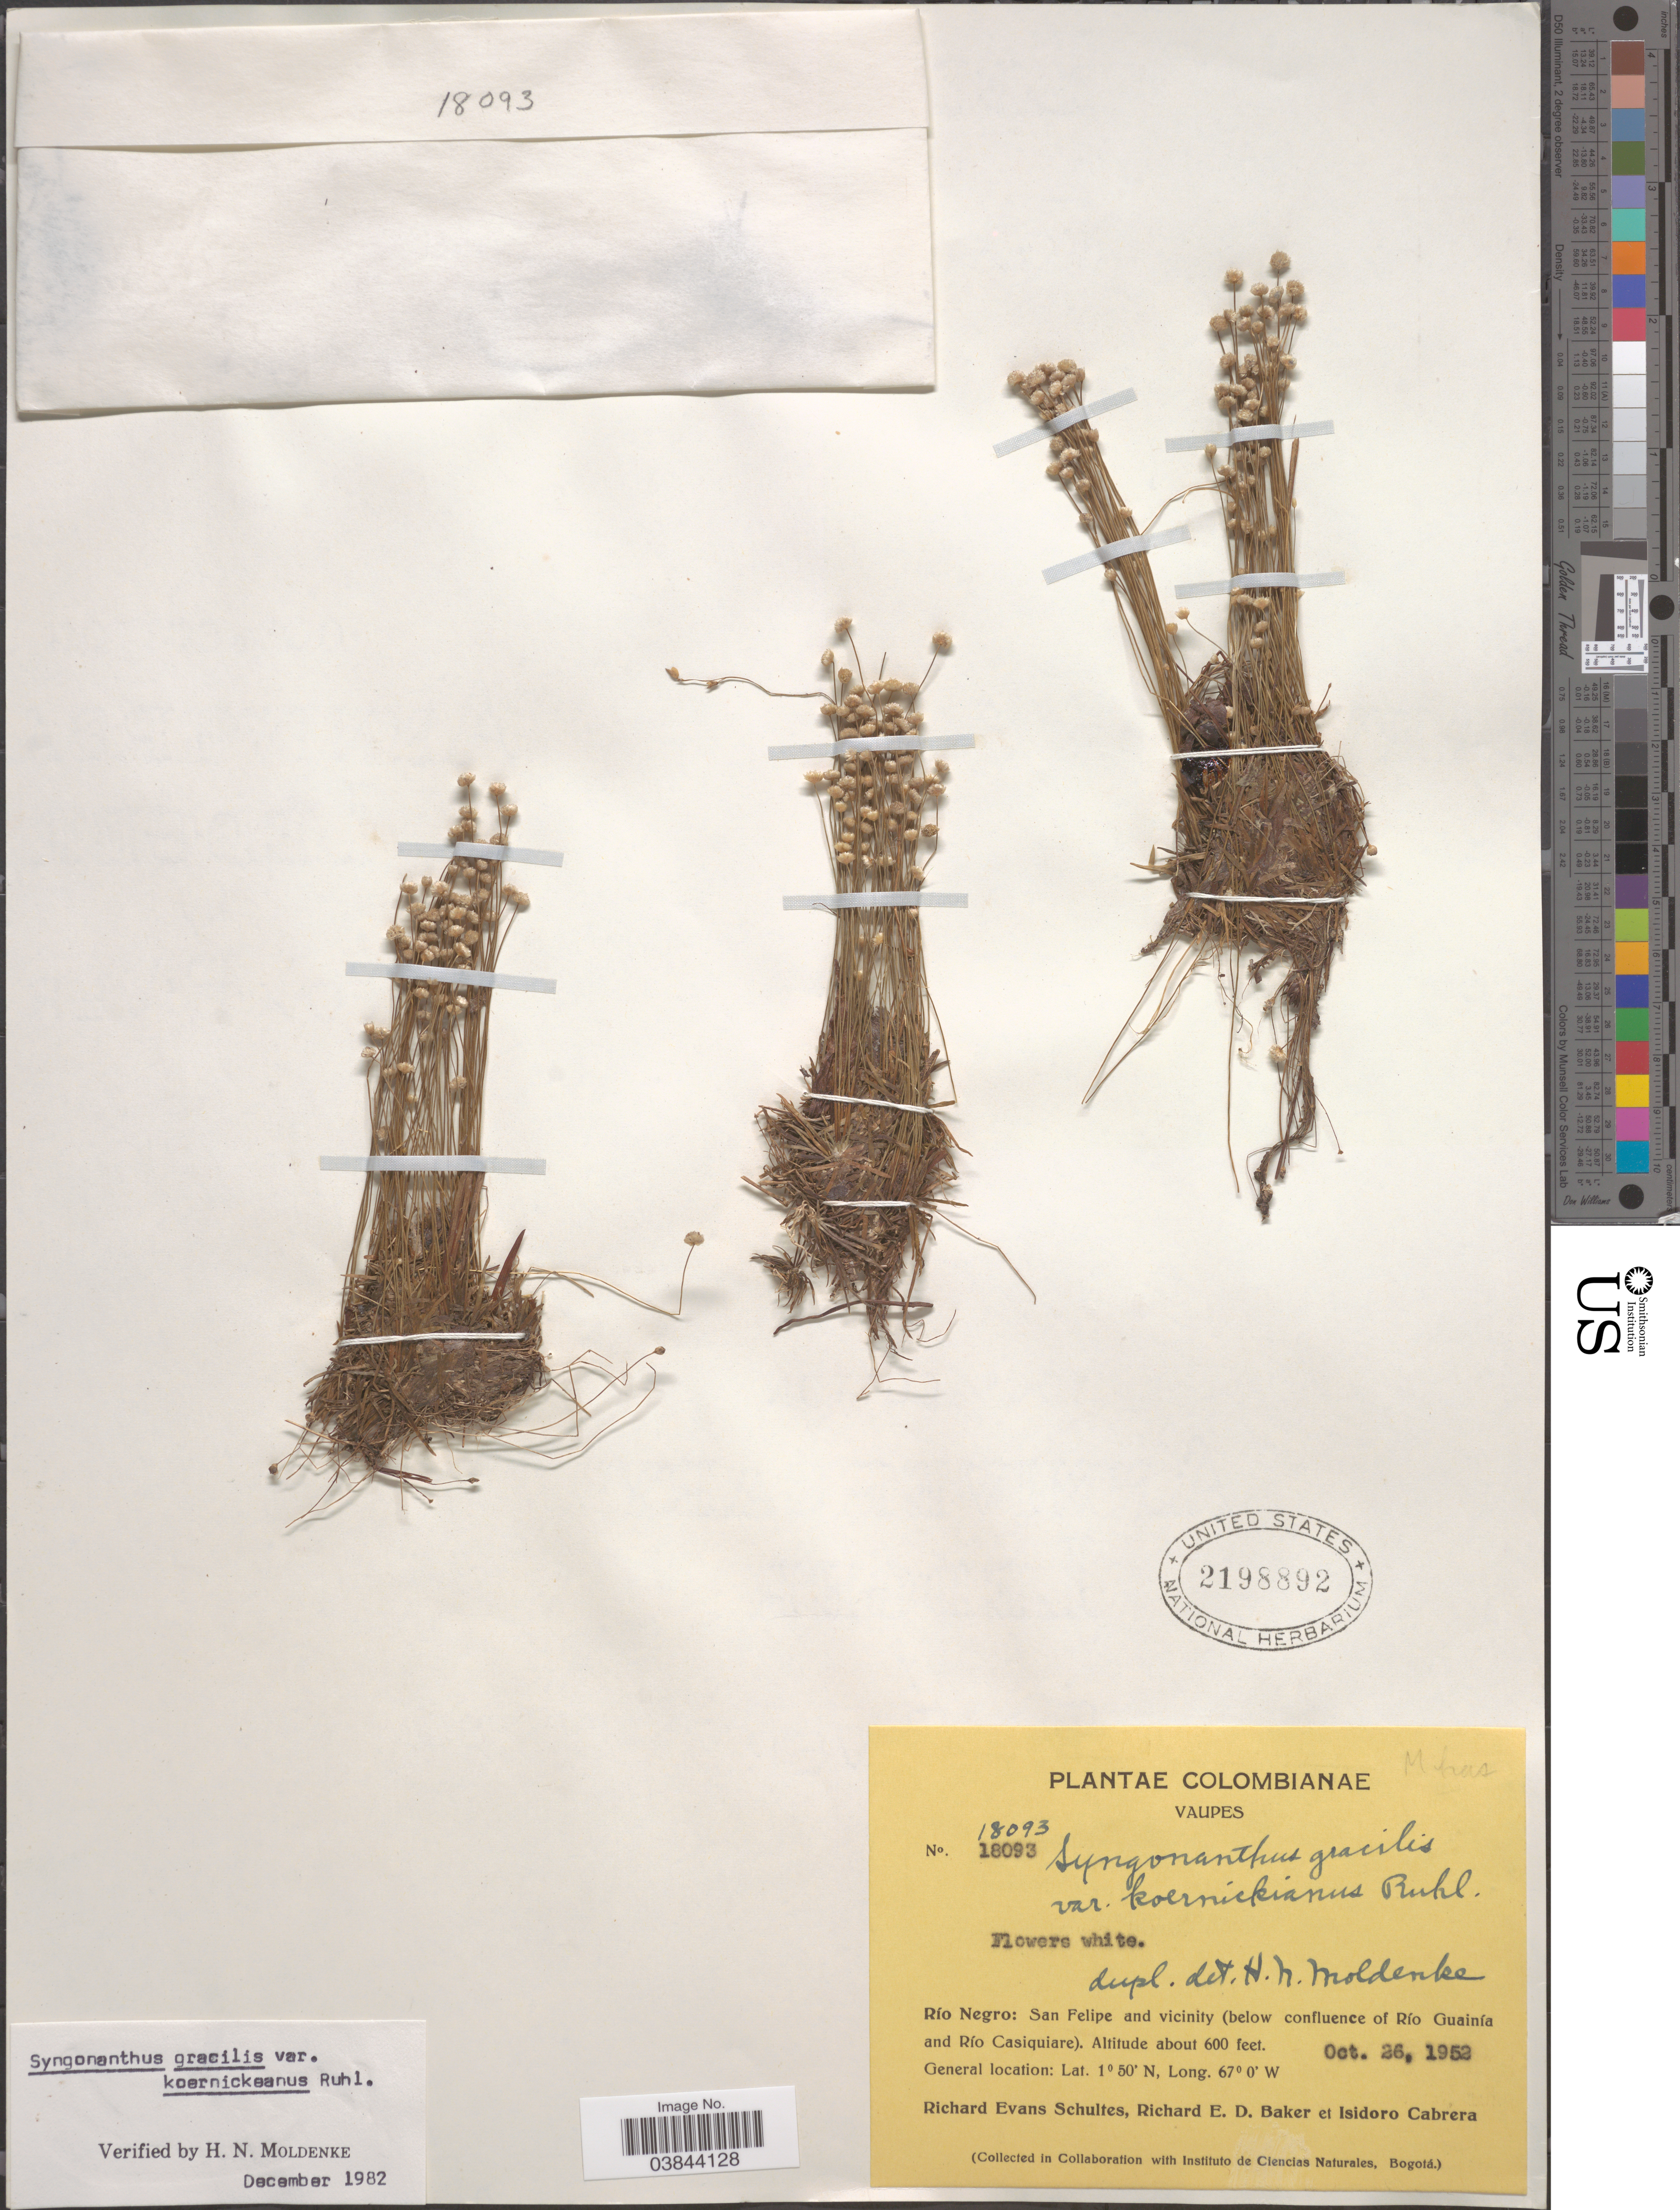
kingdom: Plantae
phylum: Tracheophyta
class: Liliopsida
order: Poales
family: Eriocaulaceae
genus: Syngonanthus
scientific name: Syngonanthus gracilis var. koernickeanus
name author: Ruhland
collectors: R. E. Schultes, R. E. D. Baker & I. Cabrera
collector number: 18093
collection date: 1952-10-26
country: Colombia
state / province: Vaupés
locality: Río Negro: San Felipe and vicinity (below confluence of Río Guainía and Río Casiquiare).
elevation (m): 183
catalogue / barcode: US 2198892